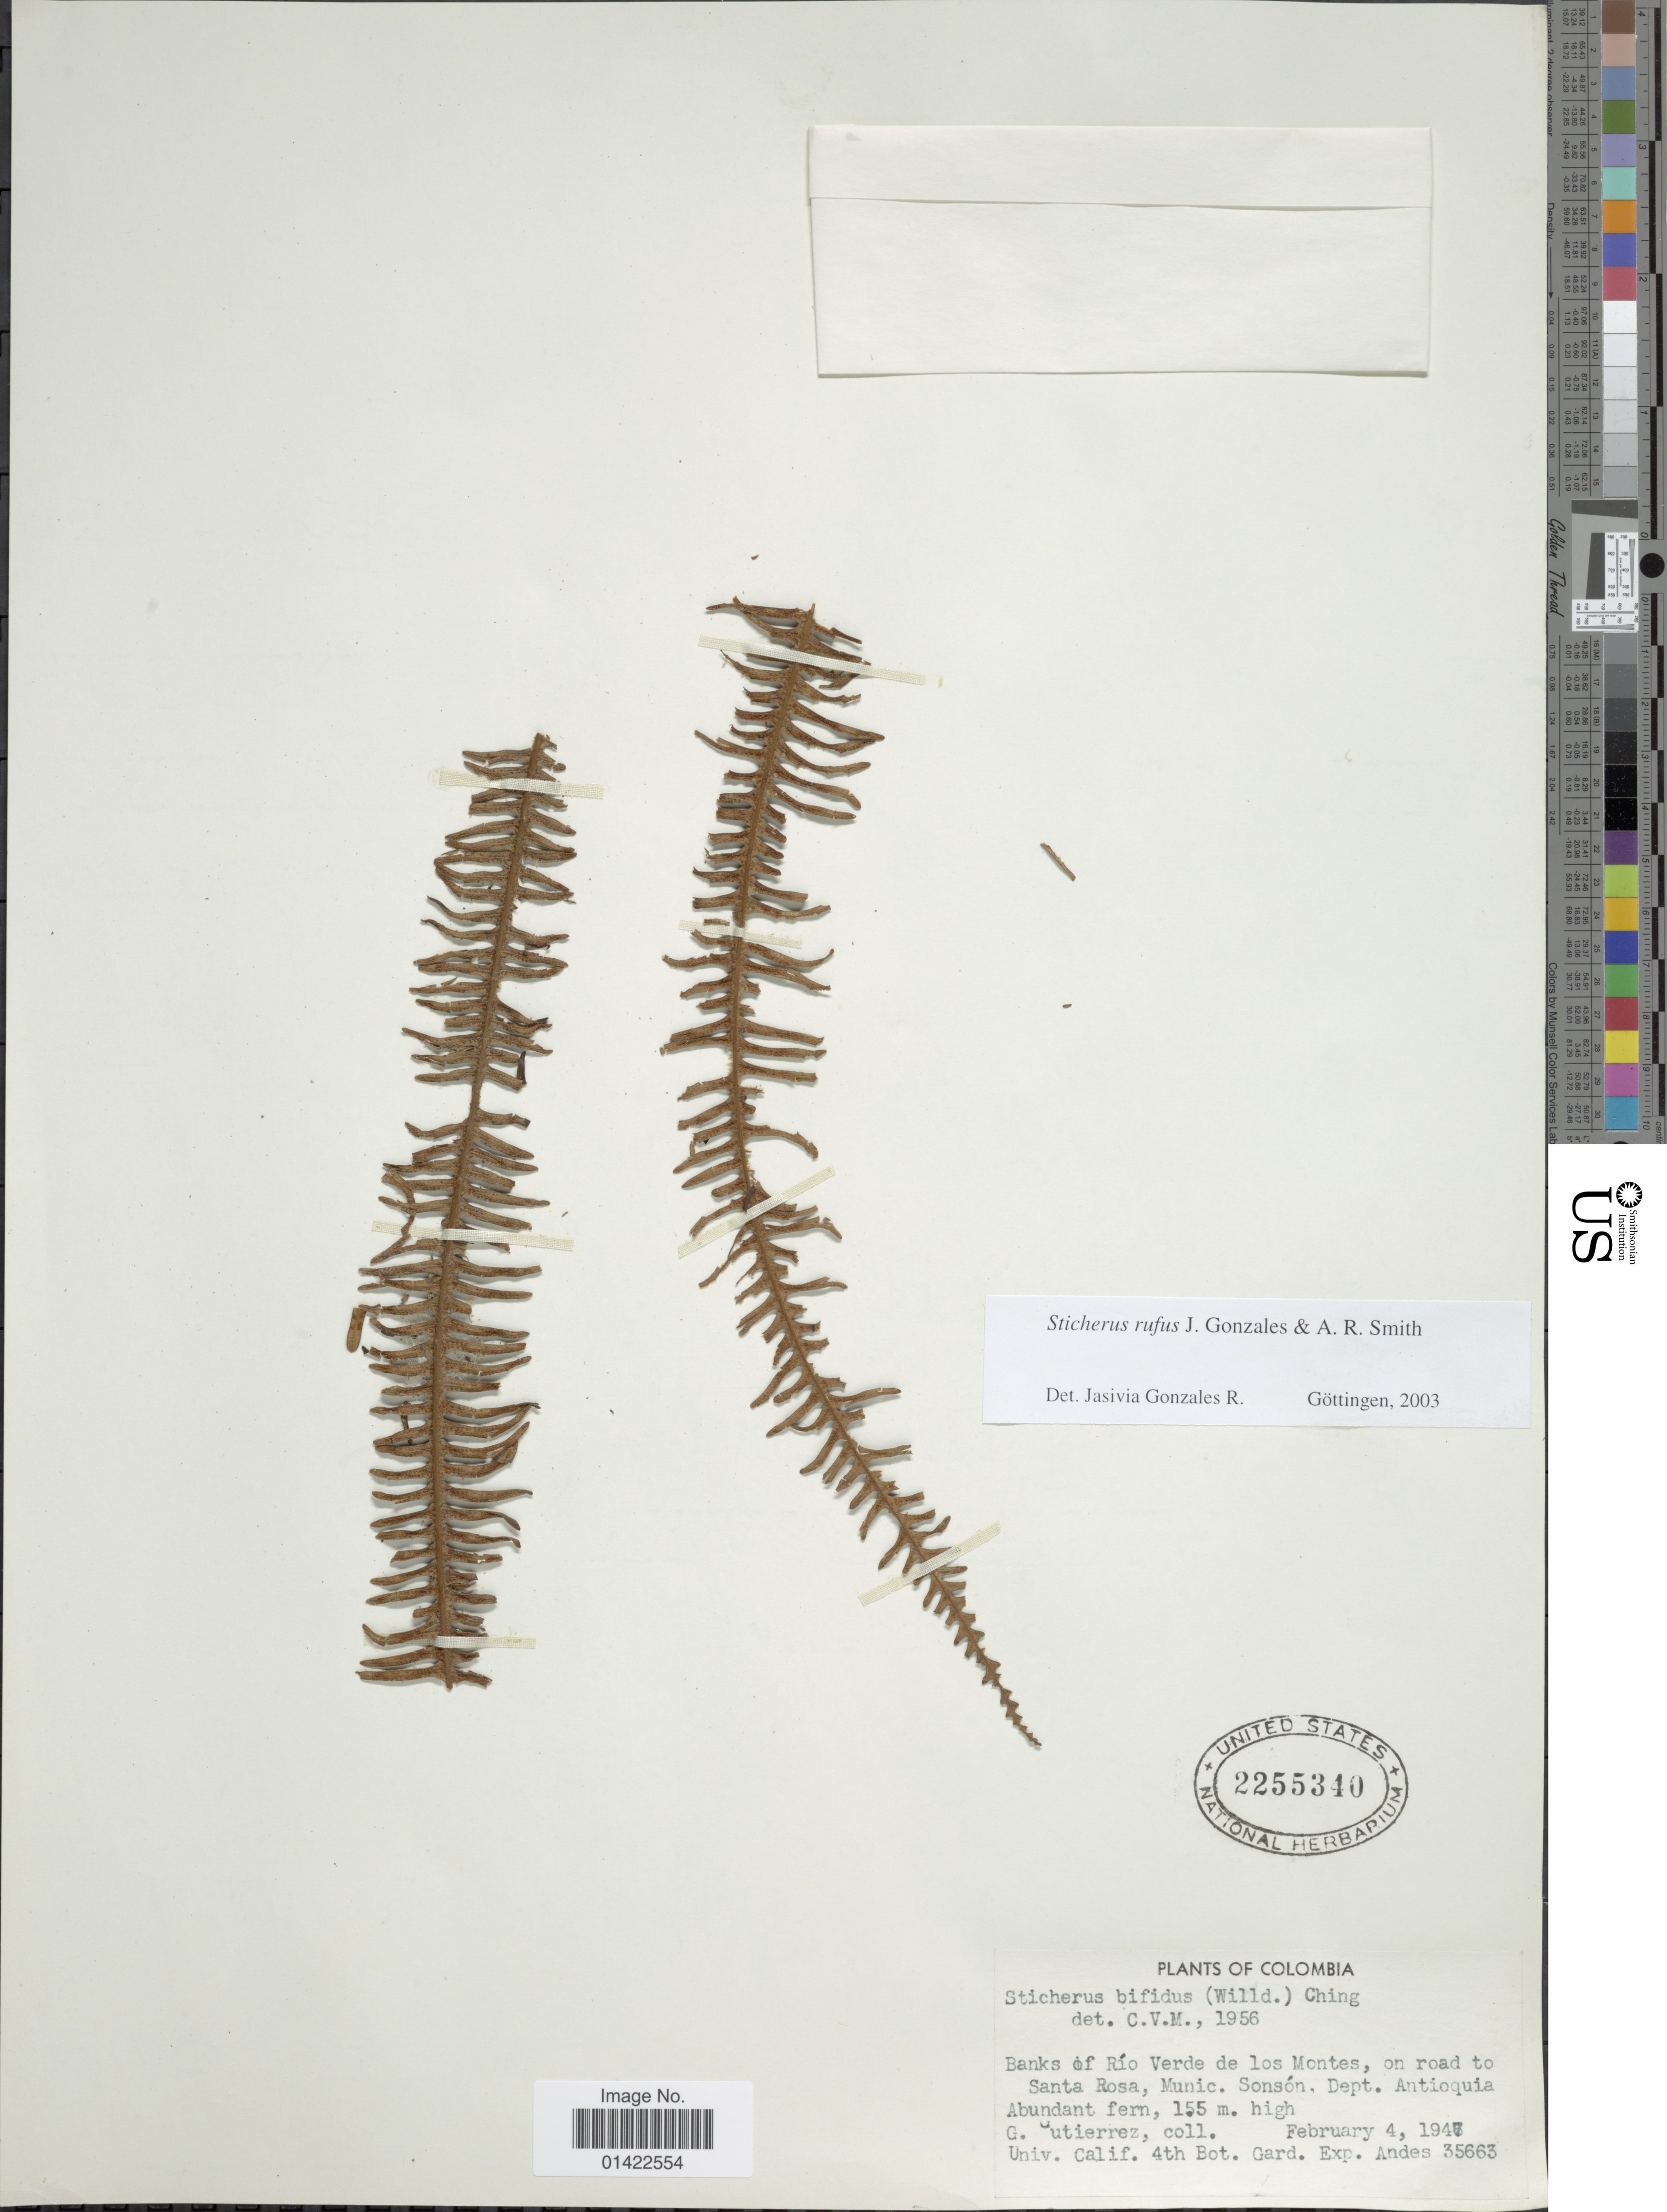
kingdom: Plantae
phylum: Tracheophyta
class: Polypodiopsida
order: Gleicheniales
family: Gleicheniaceae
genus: Sticherus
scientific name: Sticherus rufus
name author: J. Gonzales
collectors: G. Gutierrez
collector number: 35663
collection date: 1947-02-04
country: Colombia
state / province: Antioquia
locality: Banks of Río Verde de los Montes, on road to Santa Rosa, Munic. Sonsón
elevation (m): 155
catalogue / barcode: US 2255340